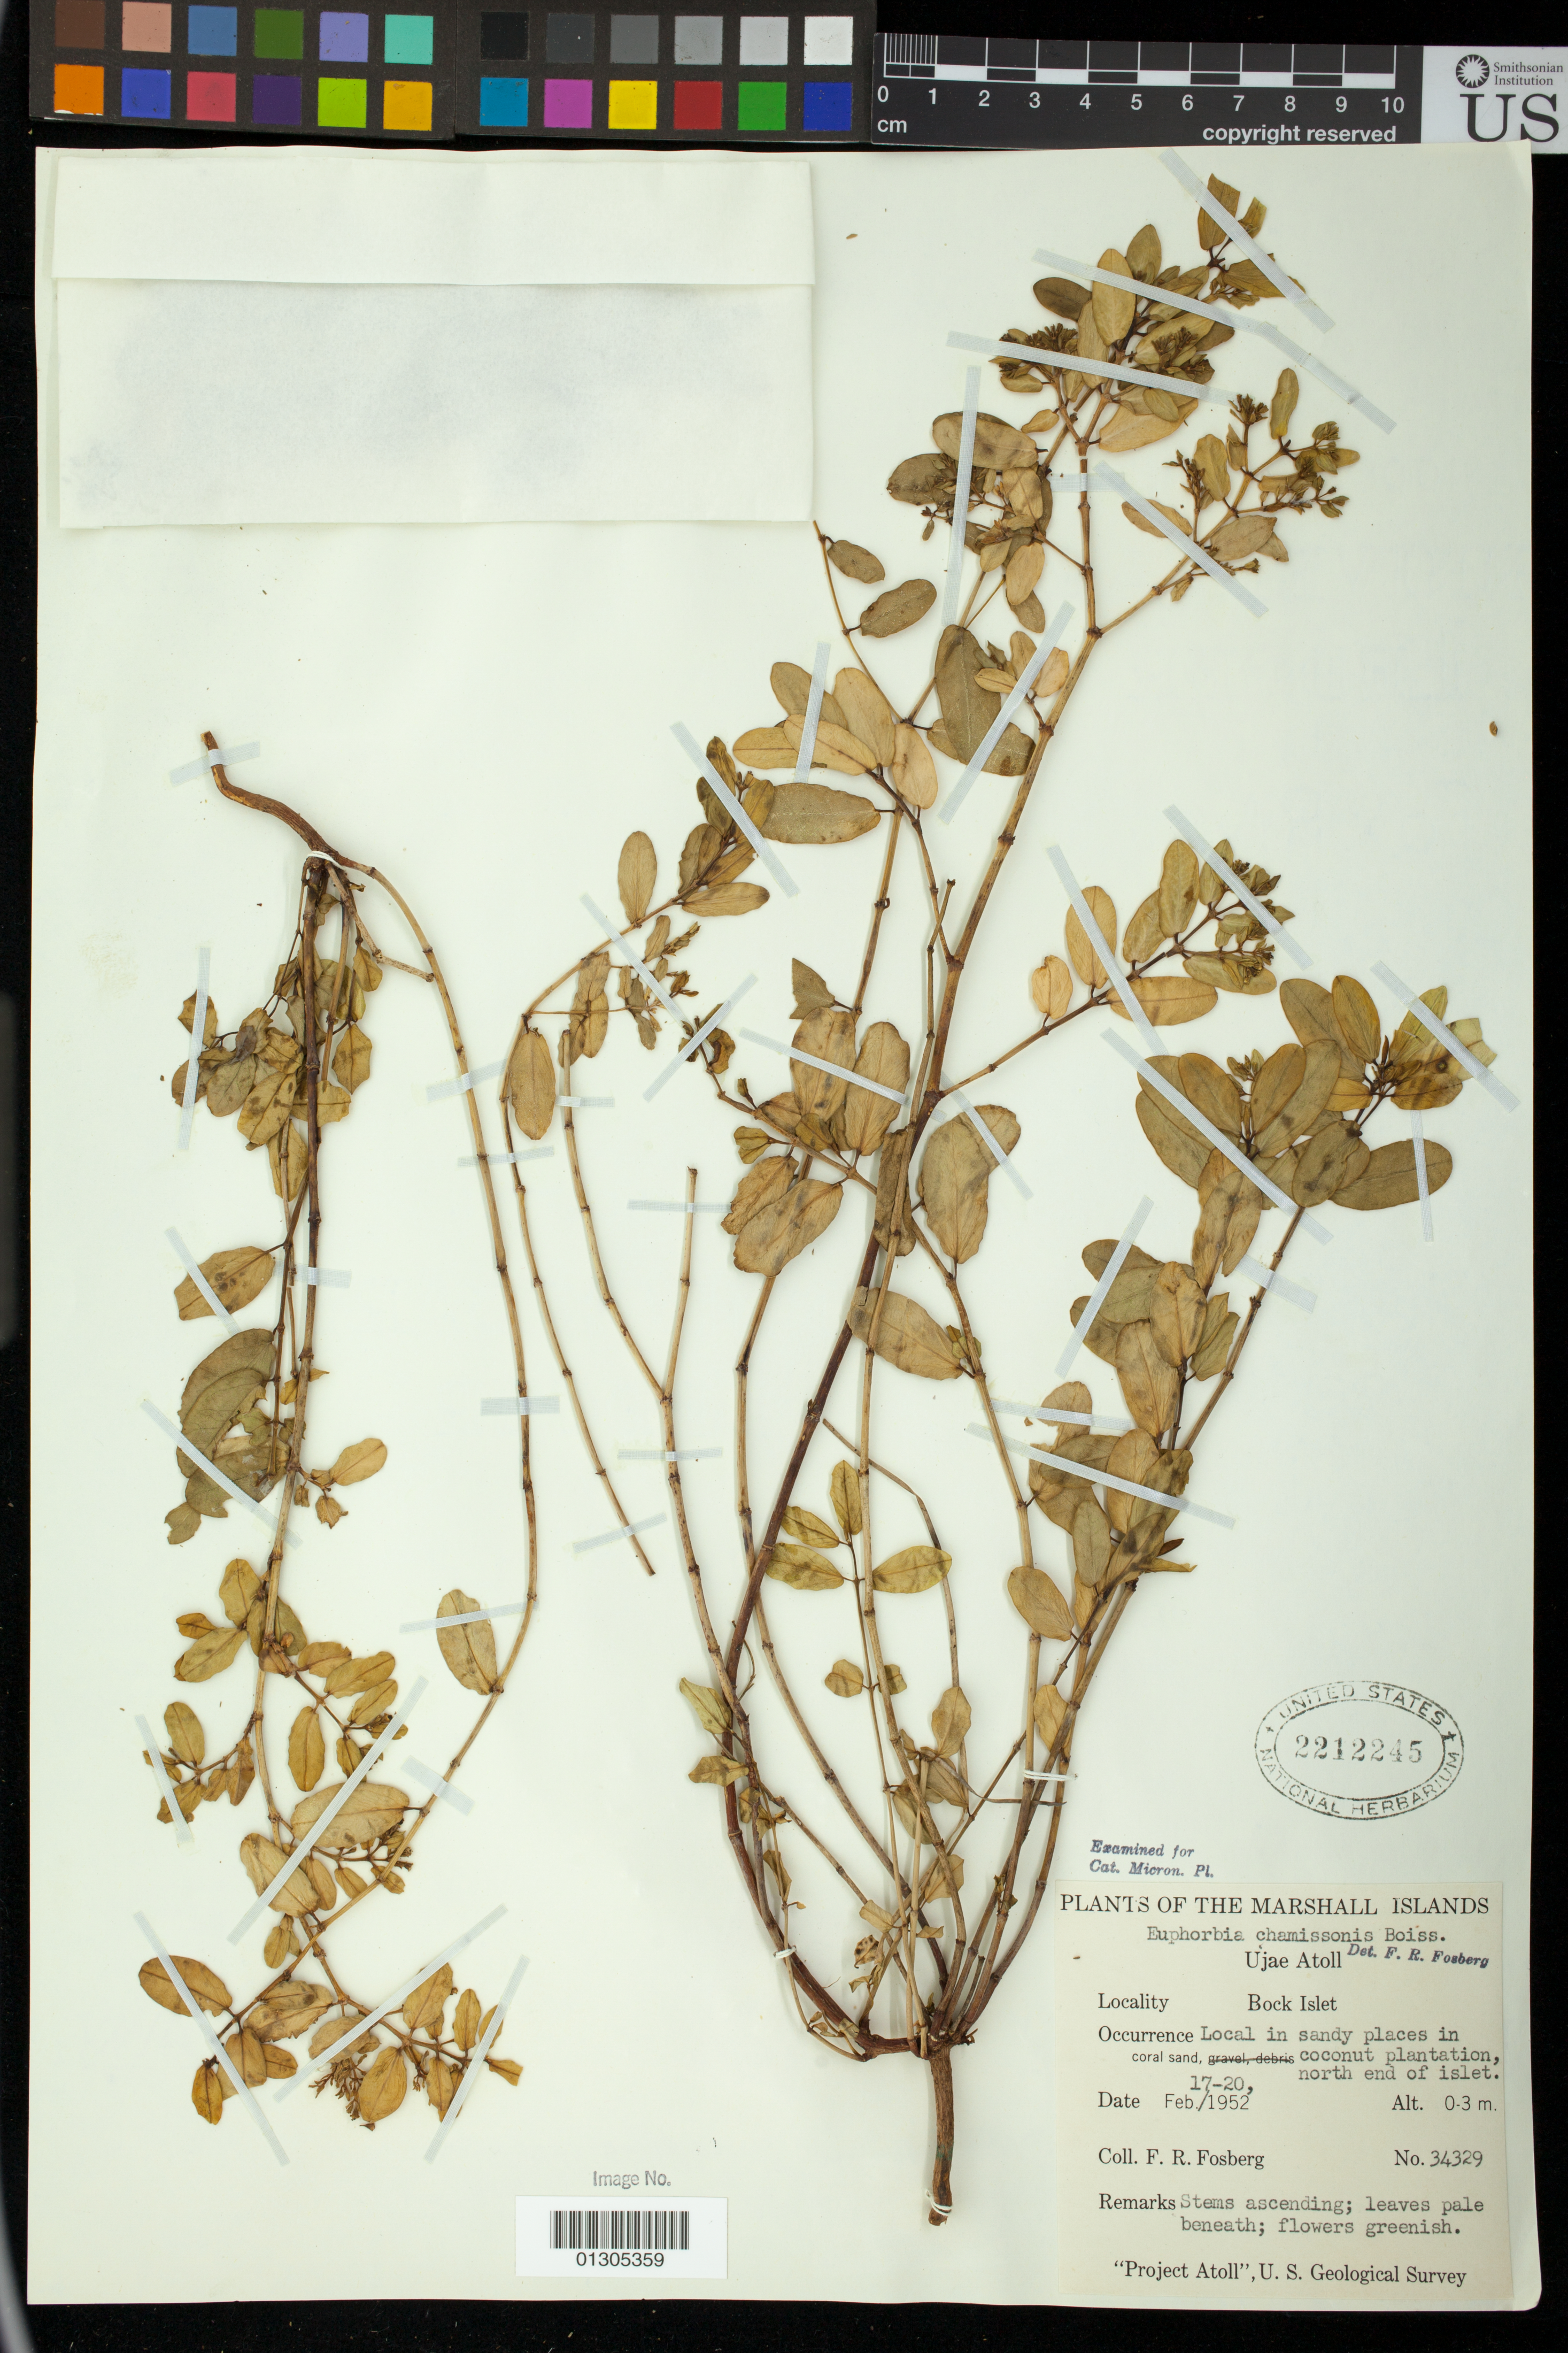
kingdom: Plantae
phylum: Tracheophyta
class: Magnoliopsida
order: Malpighiales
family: Euphorbiaceae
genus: Euphorbia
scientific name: Euphorbia chamissonis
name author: (Klotzsch ex Klotzsch & Garcke) Boiss.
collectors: F. R. Fosberg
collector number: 34329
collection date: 1952-02-17/1952-02-20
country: Marshall Islands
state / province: Ujae Atoll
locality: Bock Islet [Island]; in coconut plantation, north end of Islet.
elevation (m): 0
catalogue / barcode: US 2212245